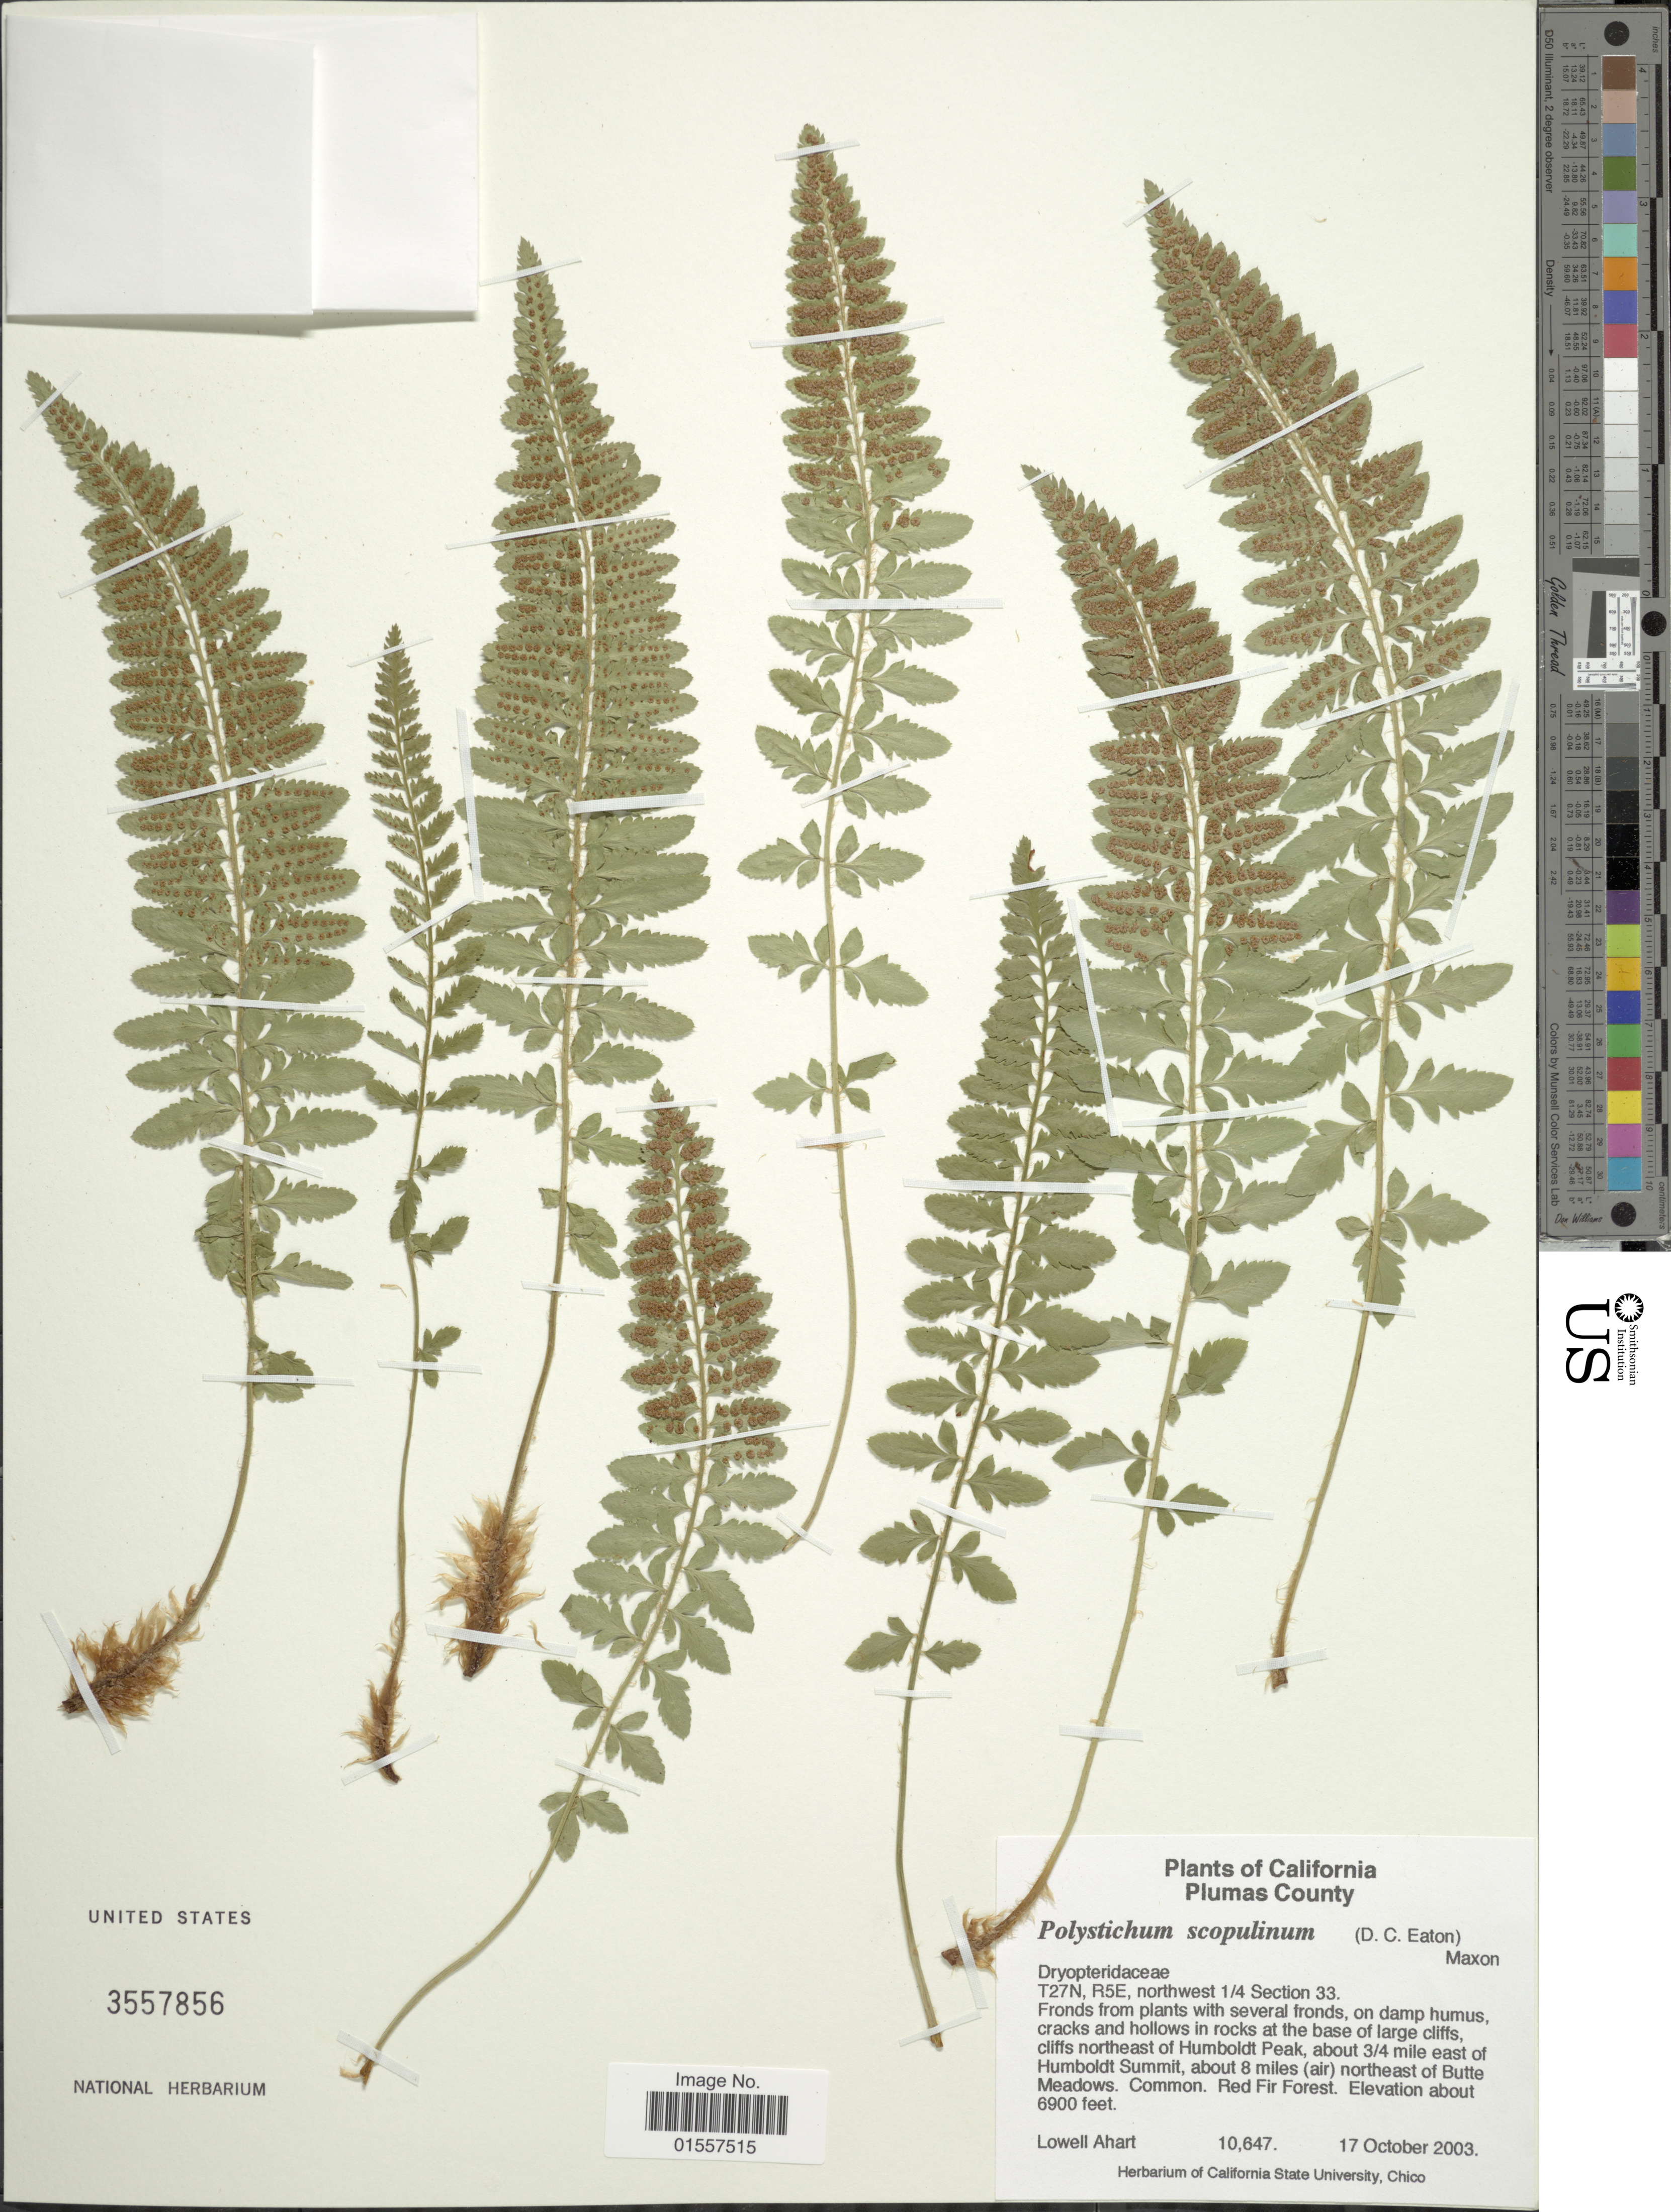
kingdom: Plantae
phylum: Tracheophyta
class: Polypodiopsida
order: Polypodiales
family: Dryopteridaceae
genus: Polystichum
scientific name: Polystichum scopulinum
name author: (D.C. Eaton) Maxon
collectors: L. Ahart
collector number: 10647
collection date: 2003-10-17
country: United States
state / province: California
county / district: Plumas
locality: Plumas County,T27N, R5E, northwest 1/4 section 33, cliffs northeast of Humboldt Peak, about 3/4 mile east of Humboldt Summit, about 8 miles (air) northeastof Butte Meadows, Red Fir Forest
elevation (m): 2103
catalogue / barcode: US 3557856